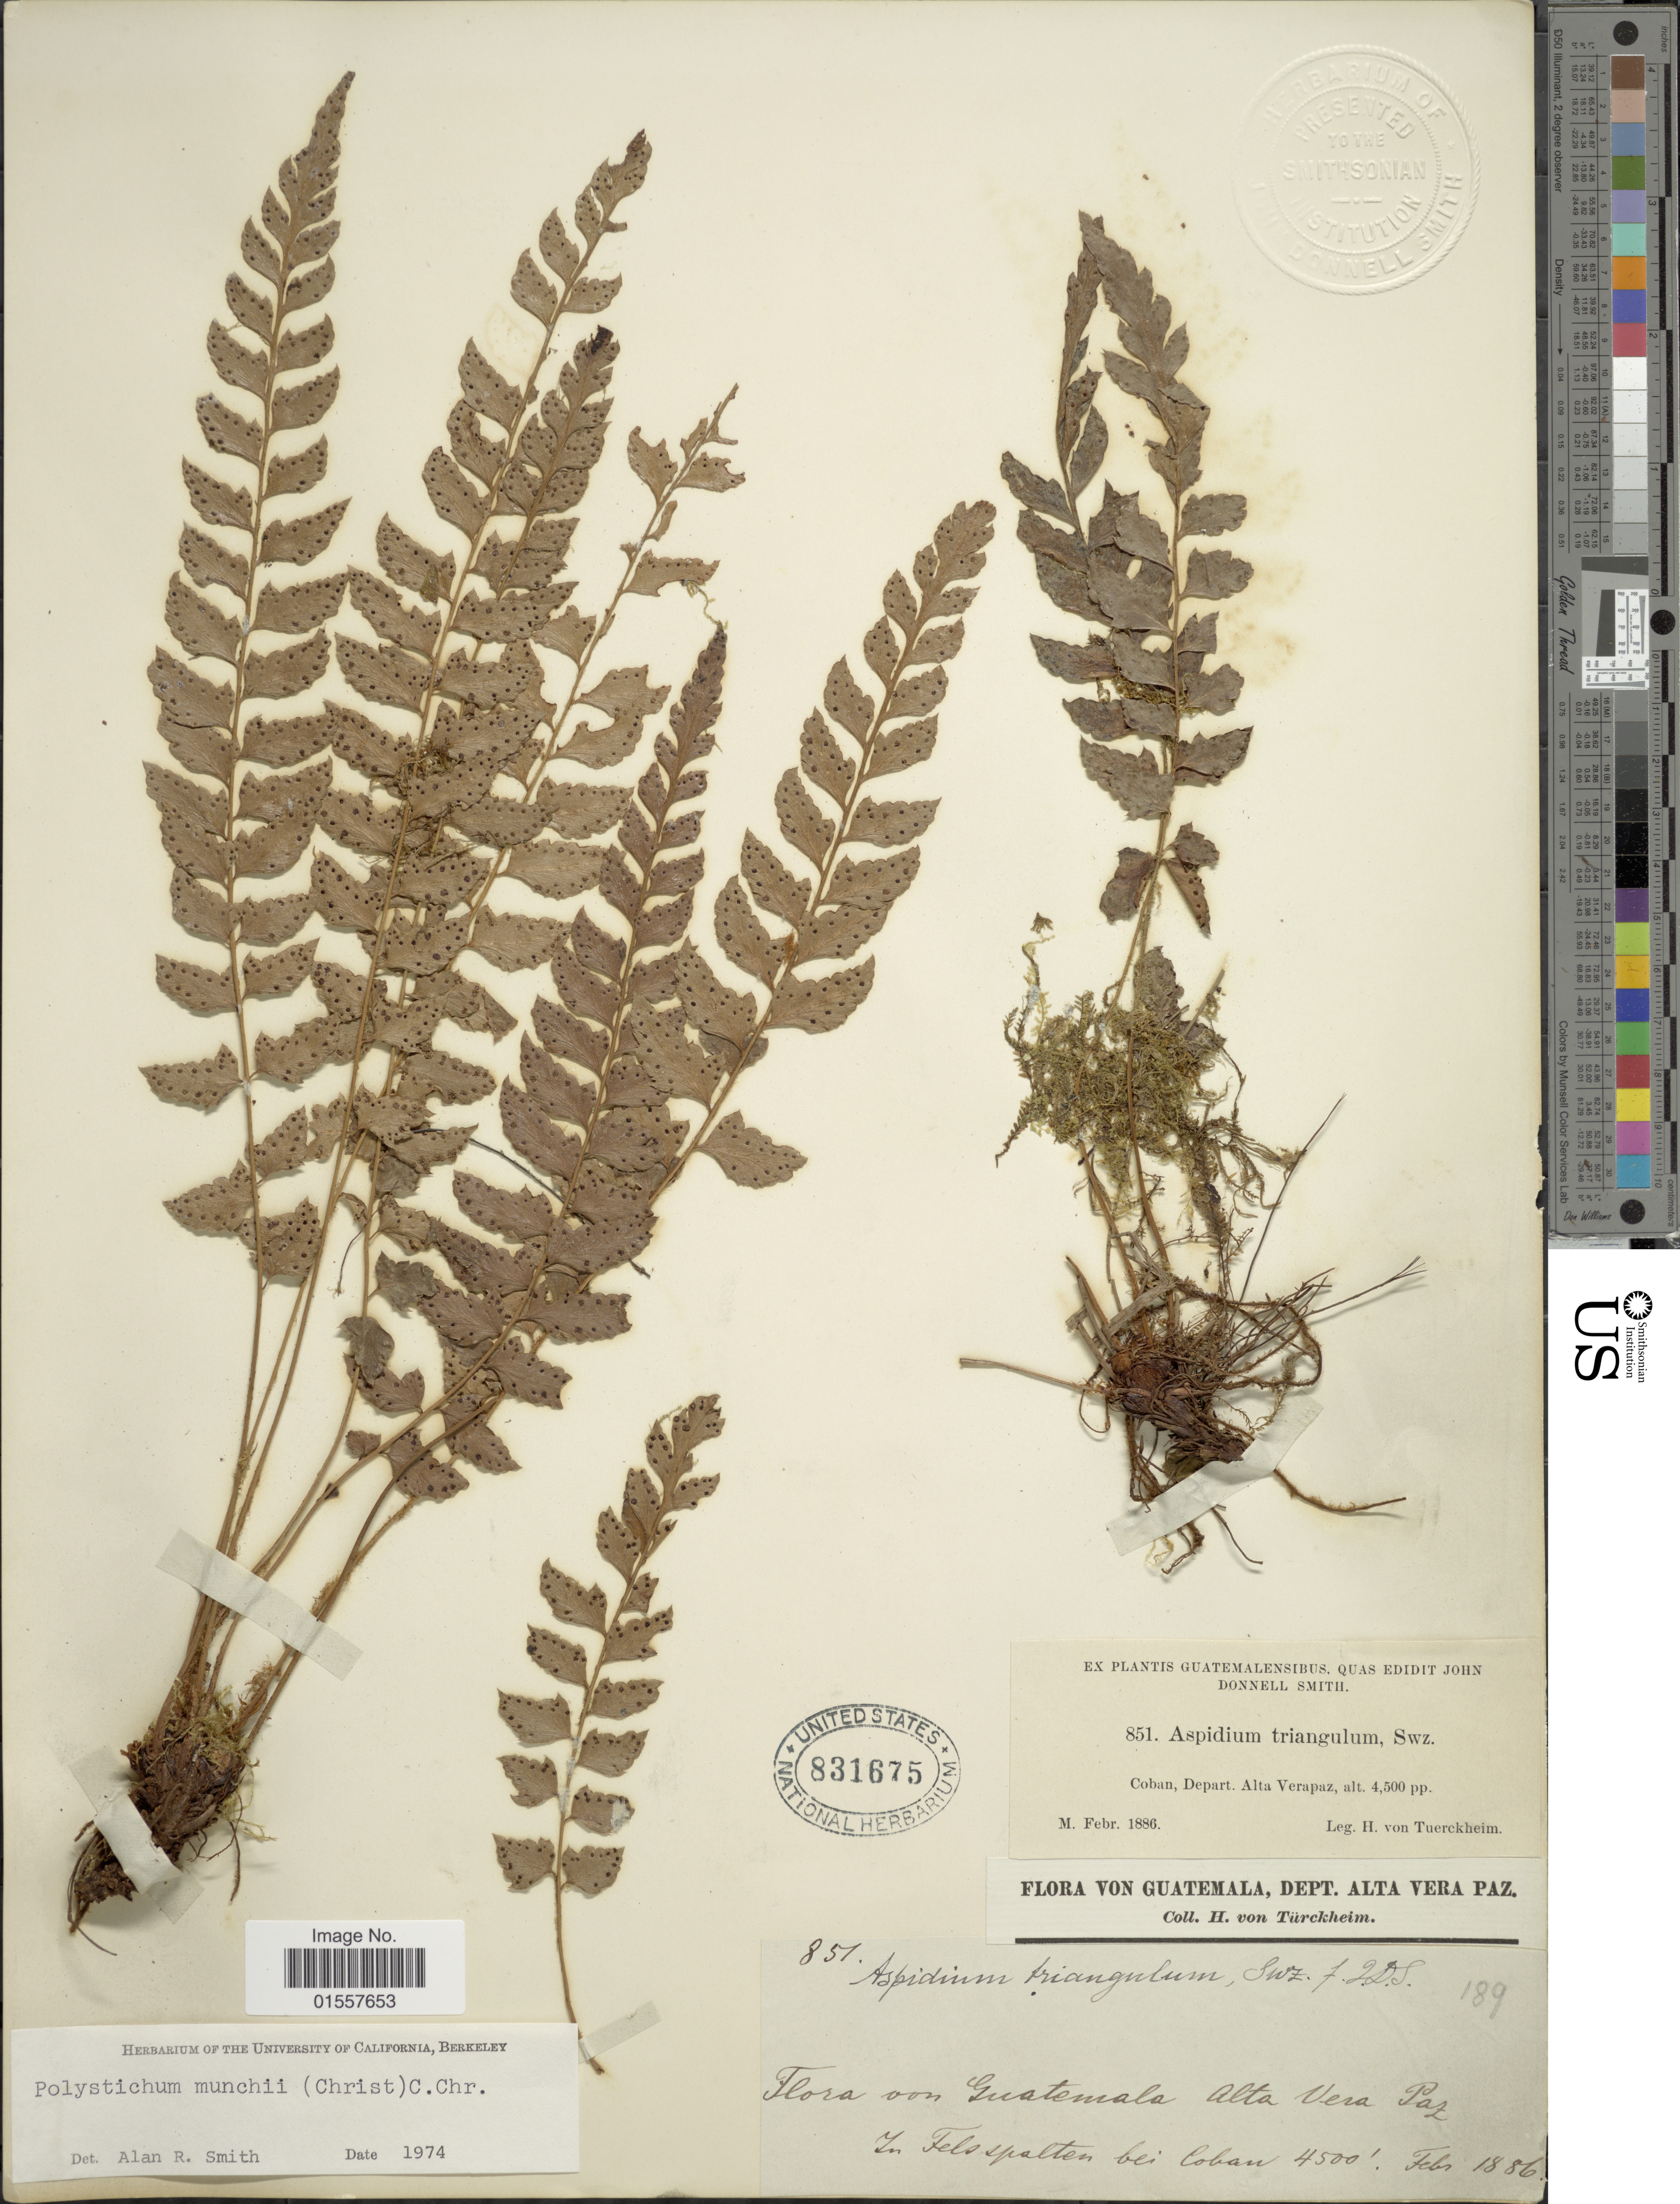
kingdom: Plantae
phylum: Tracheophyta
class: Polypodiopsida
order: Polypodiales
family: Dryopteridaceae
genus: Polystichum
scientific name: Polystichum muenchii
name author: (Christ) C. Chr.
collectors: H. von Türckheim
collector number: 851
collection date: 1886-02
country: Guatemala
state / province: Alta Verapaz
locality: Coban, Depart. Alta Verapaz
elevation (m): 1372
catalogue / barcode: US 831675